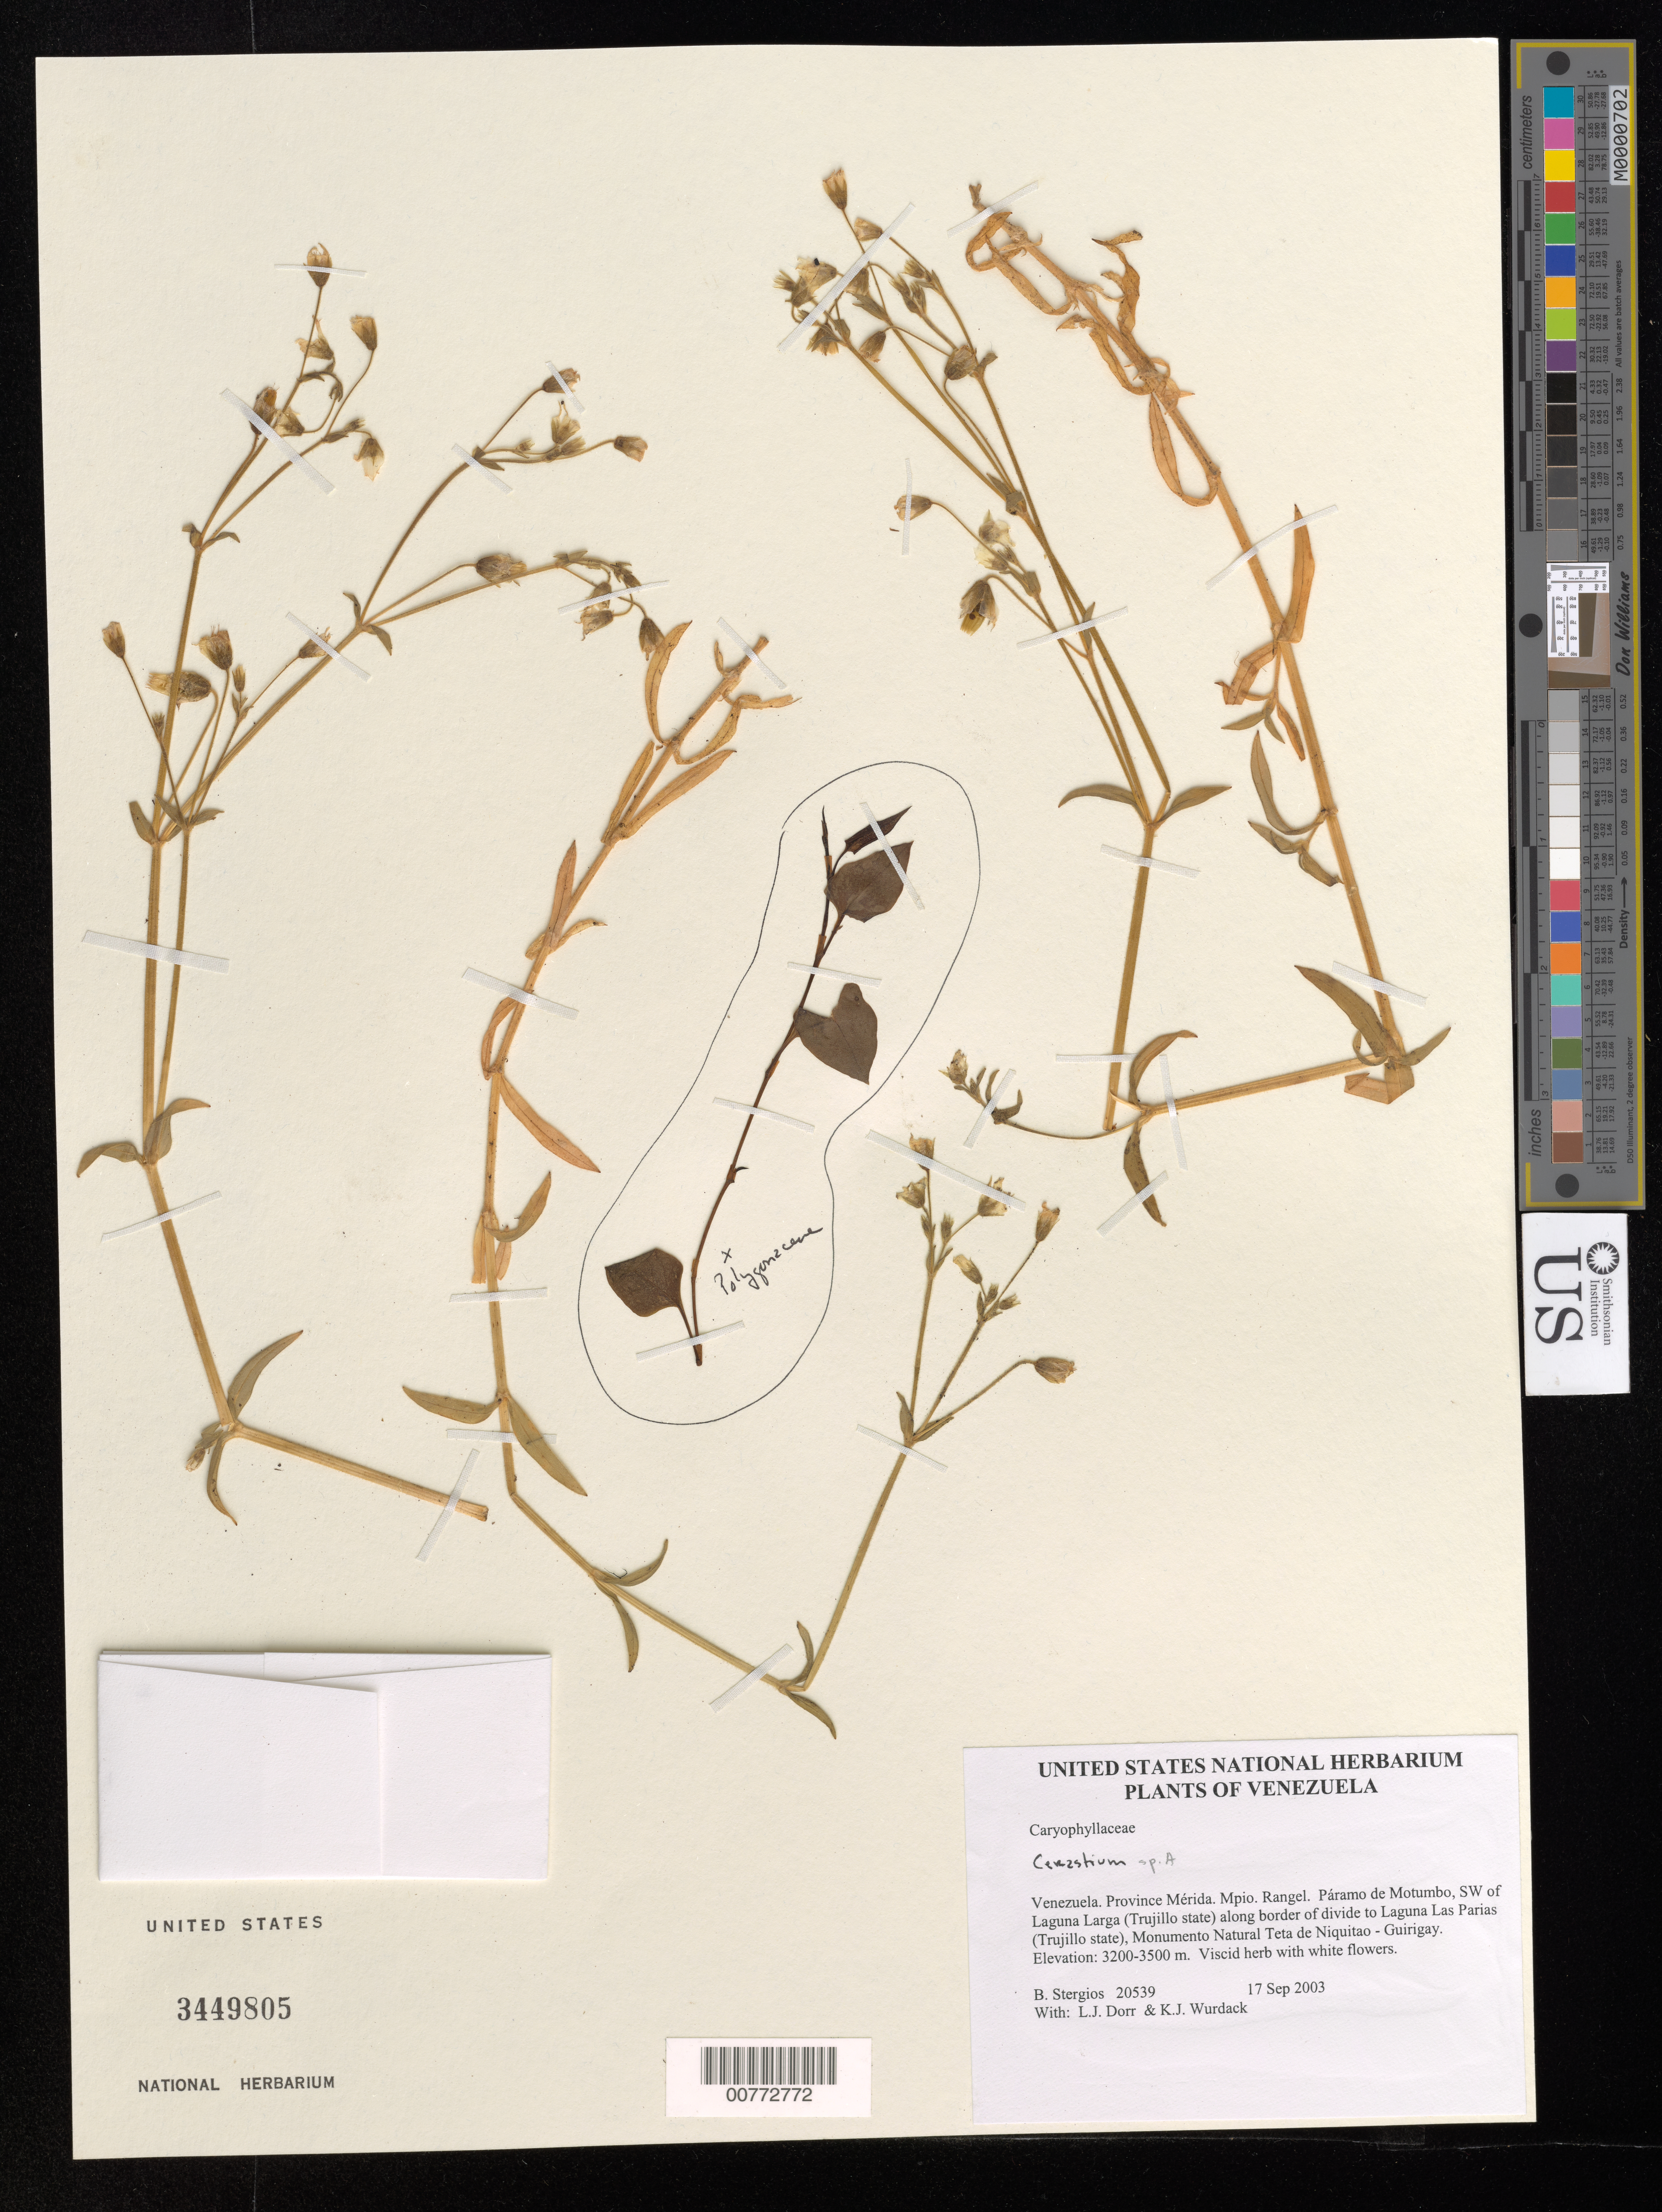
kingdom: Plantae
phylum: Tracheophyta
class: Magnoliopsida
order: Caryophyllales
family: Caryophyllaceae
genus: Cerastium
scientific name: Cerastium sp. a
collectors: B. G. Stergios, L. J. Dorr & K. Wurdack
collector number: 20539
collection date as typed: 17 Sep 2003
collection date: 2003-09-17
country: Venezuela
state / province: Mérida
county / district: Rangel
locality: Páramo de Motumbo, NW of Laguna Larga (Trujillo state), Monumento Natural Teta de Niquitao - Guirigay.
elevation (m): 3200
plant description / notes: PORT, PRC, US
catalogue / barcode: US 3449805